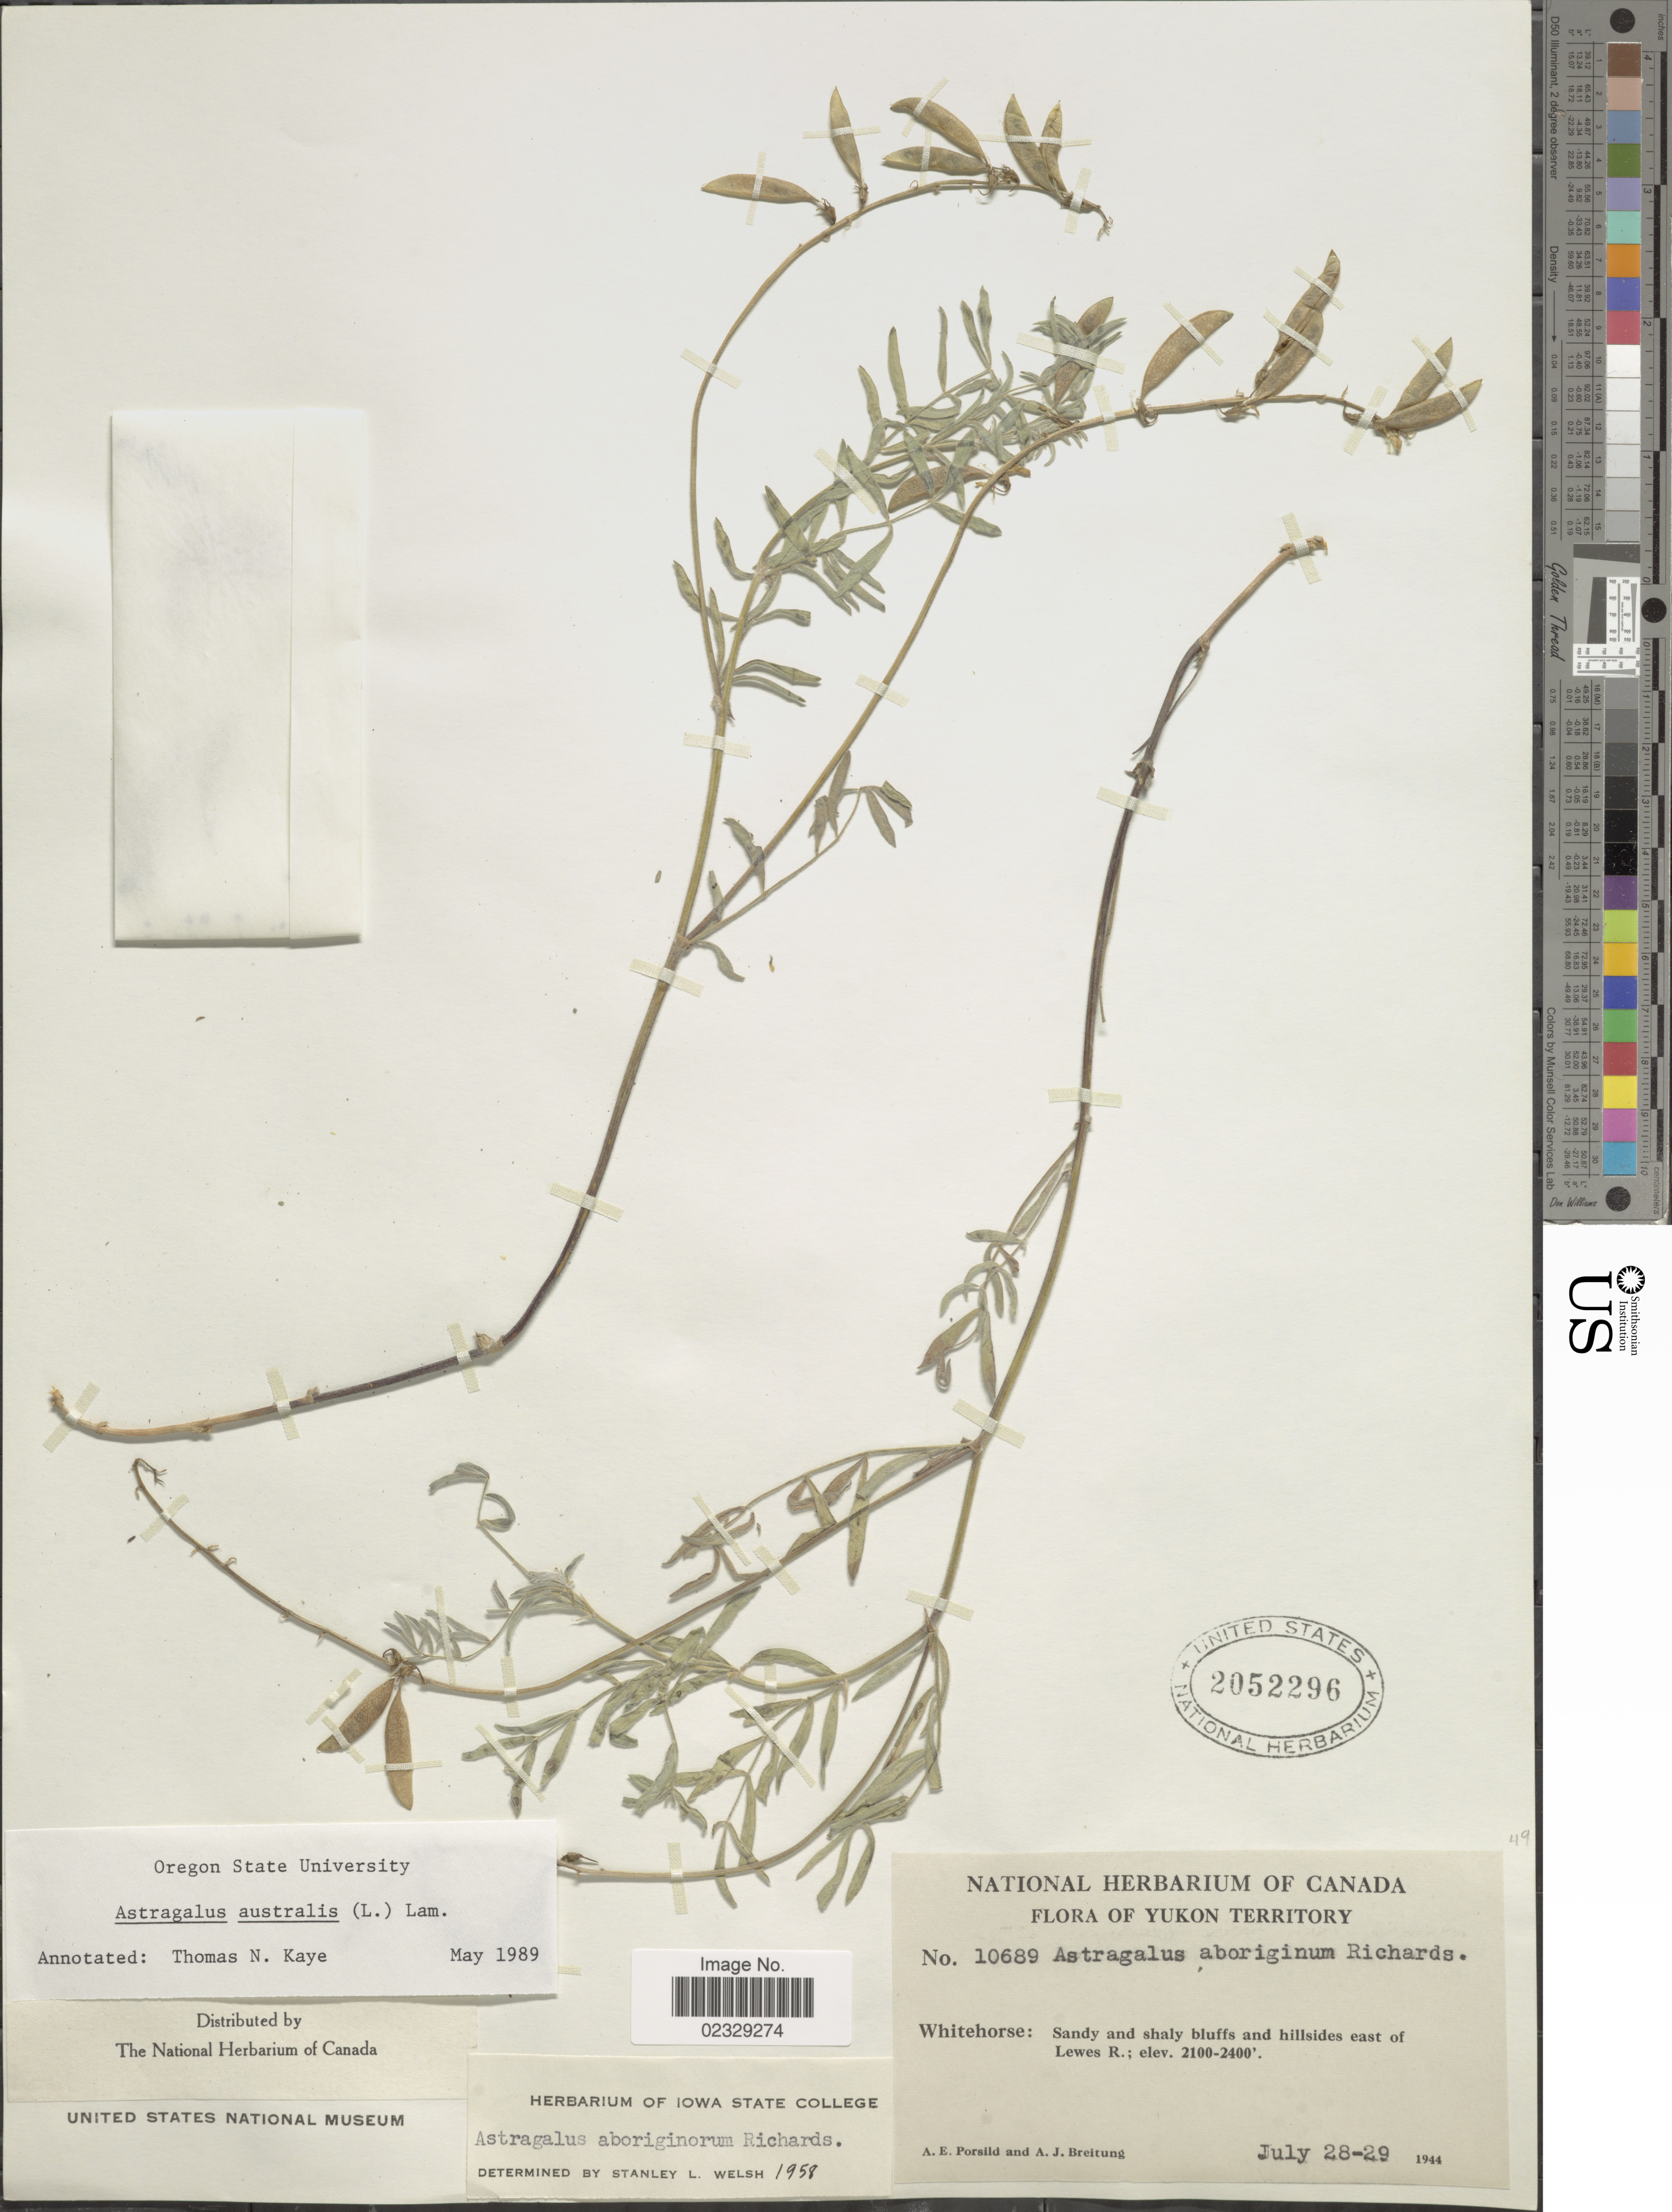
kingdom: Plantae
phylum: Tracheophyta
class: Magnoliopsida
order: Fabales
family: Fabaceae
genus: Astragalus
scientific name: Astragalus australis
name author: (L.) Lam.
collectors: A. E. Porsild & A. Breitung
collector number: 10689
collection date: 1944-07-28/1944-07-29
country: Canada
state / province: Yukon Territory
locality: Whitehorse: Sandy and shaly bluffs and hillsides east of Lewes R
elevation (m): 640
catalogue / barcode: US 2052296